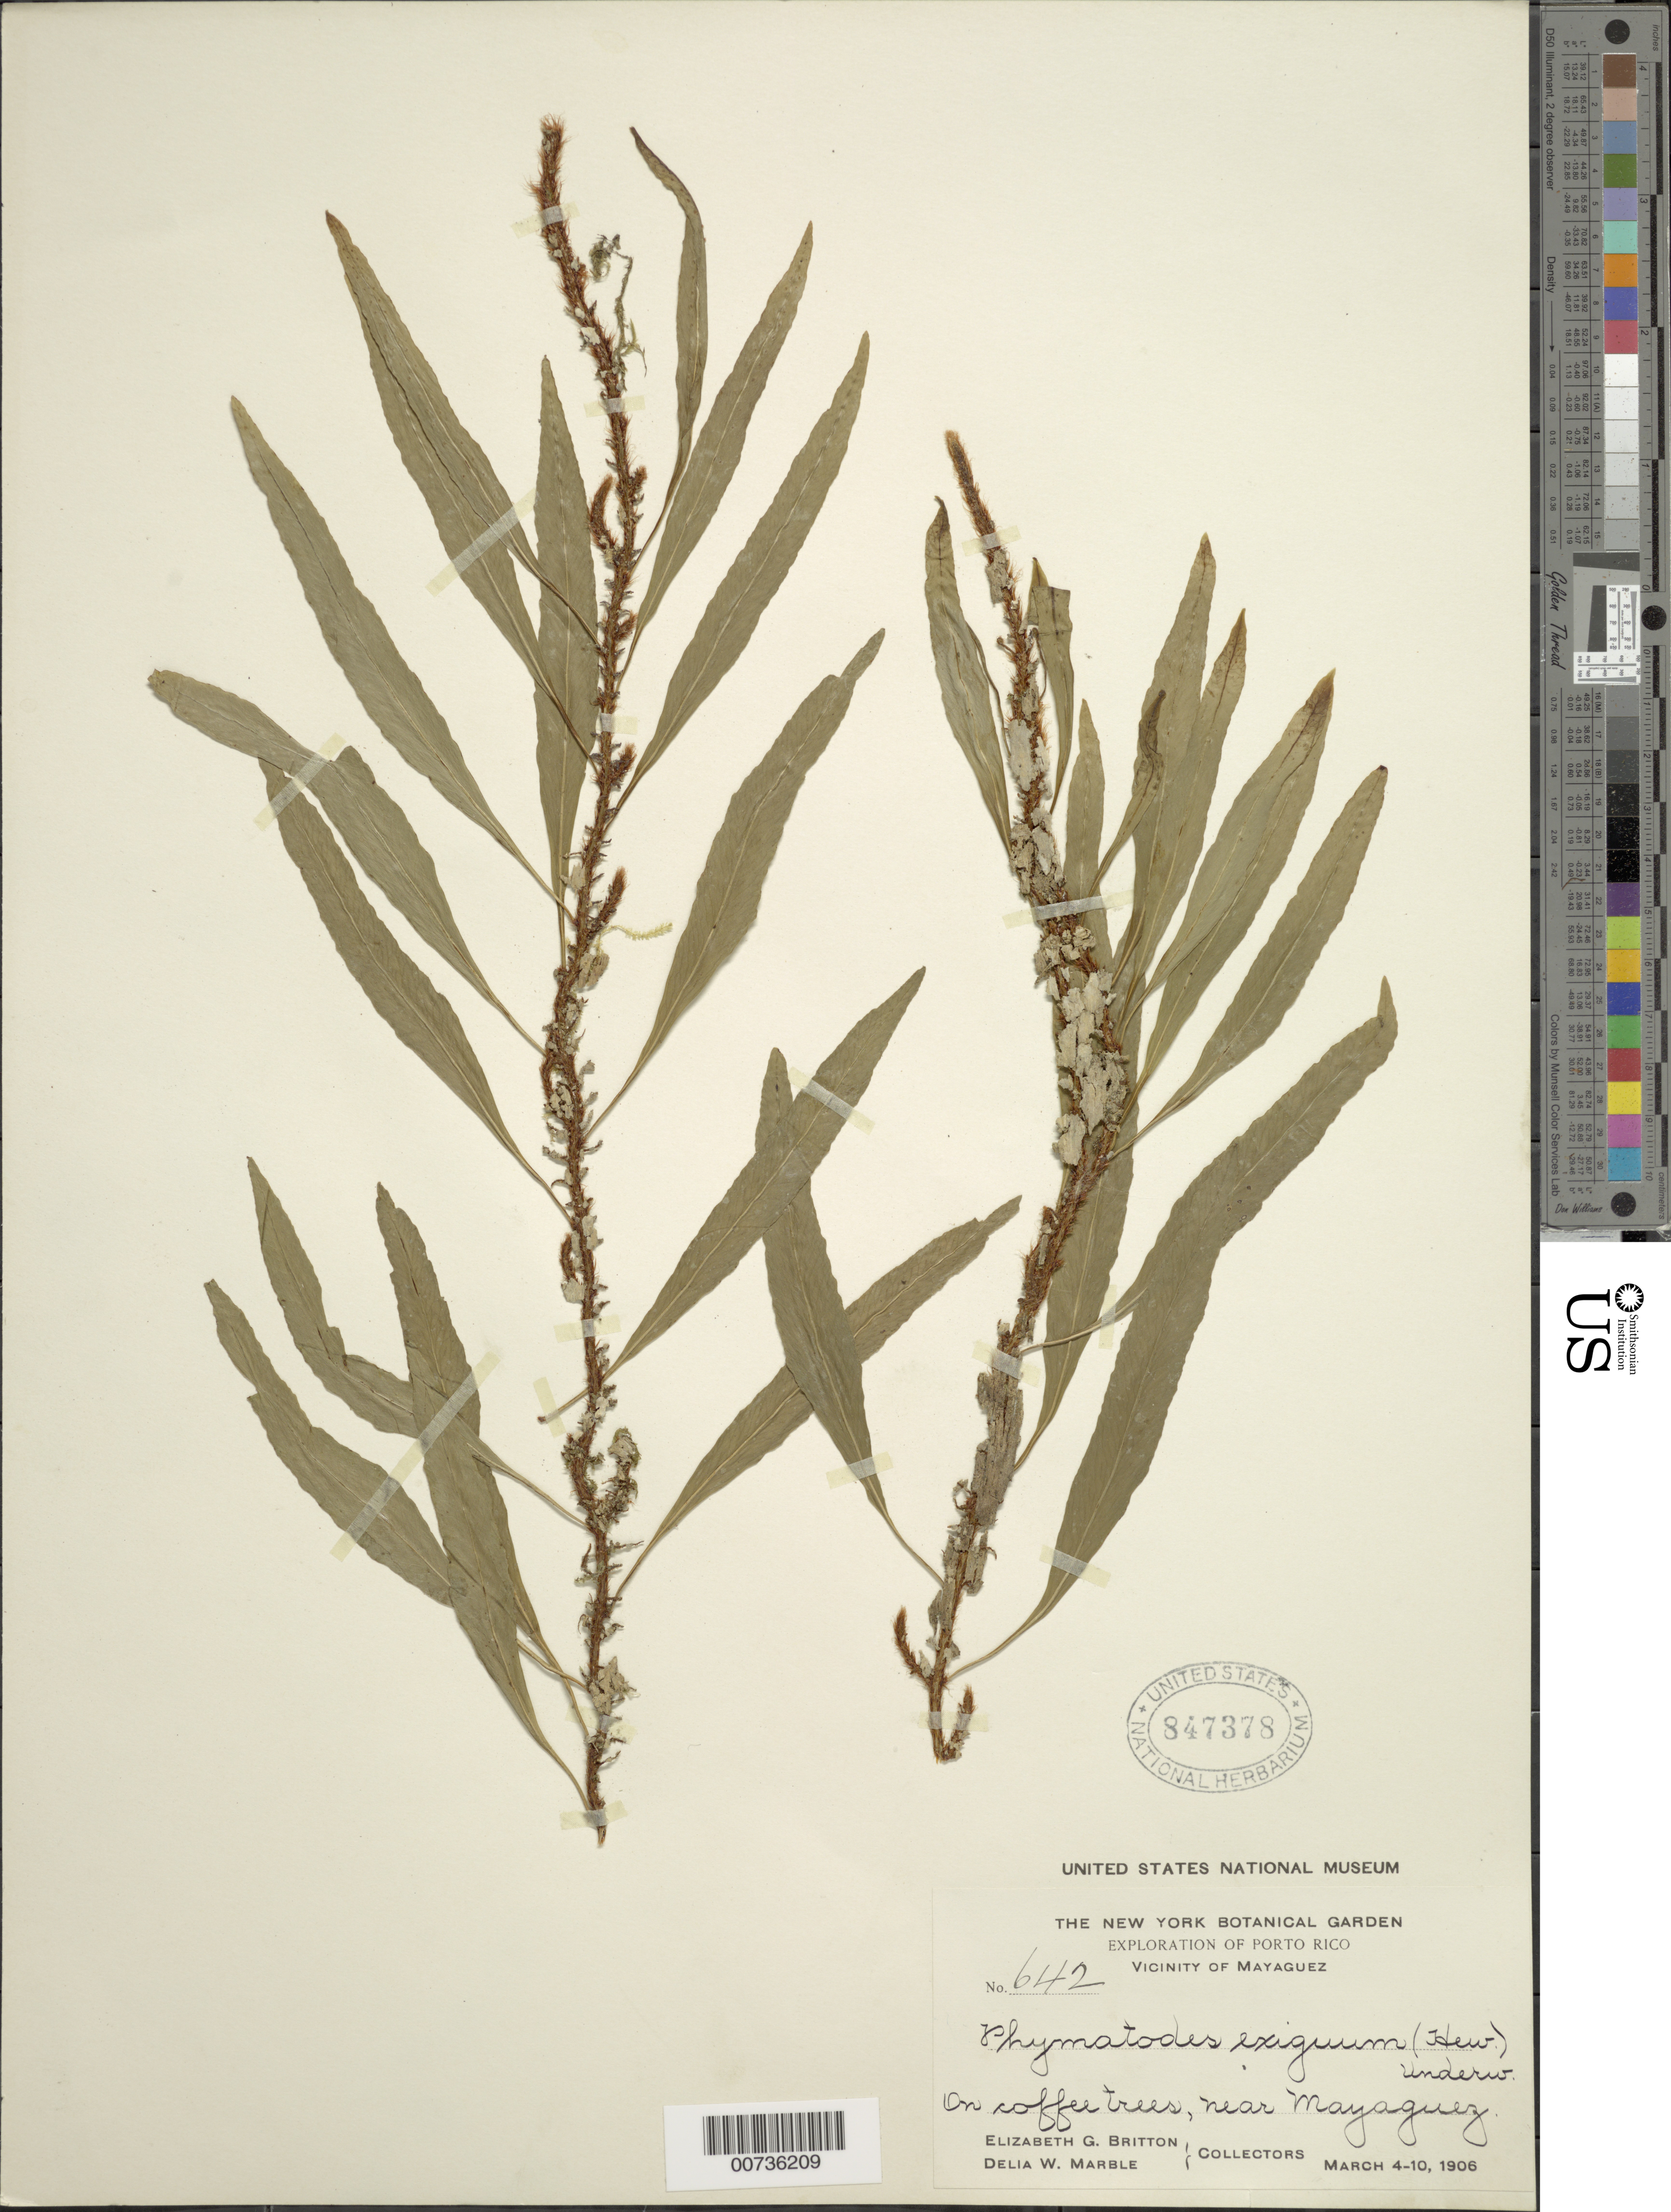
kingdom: Plantae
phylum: Tracheophyta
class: Polypodiopsida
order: Polypodiales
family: Polypodiaceae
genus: Microgramma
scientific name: Microgramma heterophylla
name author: (L.) Wherry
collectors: E. G. Britton & D. W. Britton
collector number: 642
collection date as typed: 04 Mar 1906 to 10 Mar 1906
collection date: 1906-03-04/1906-03-10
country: Puerto Rico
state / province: Mayagüez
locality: Vicinity of Mayaguez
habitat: On cofee trees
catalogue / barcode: US 847378